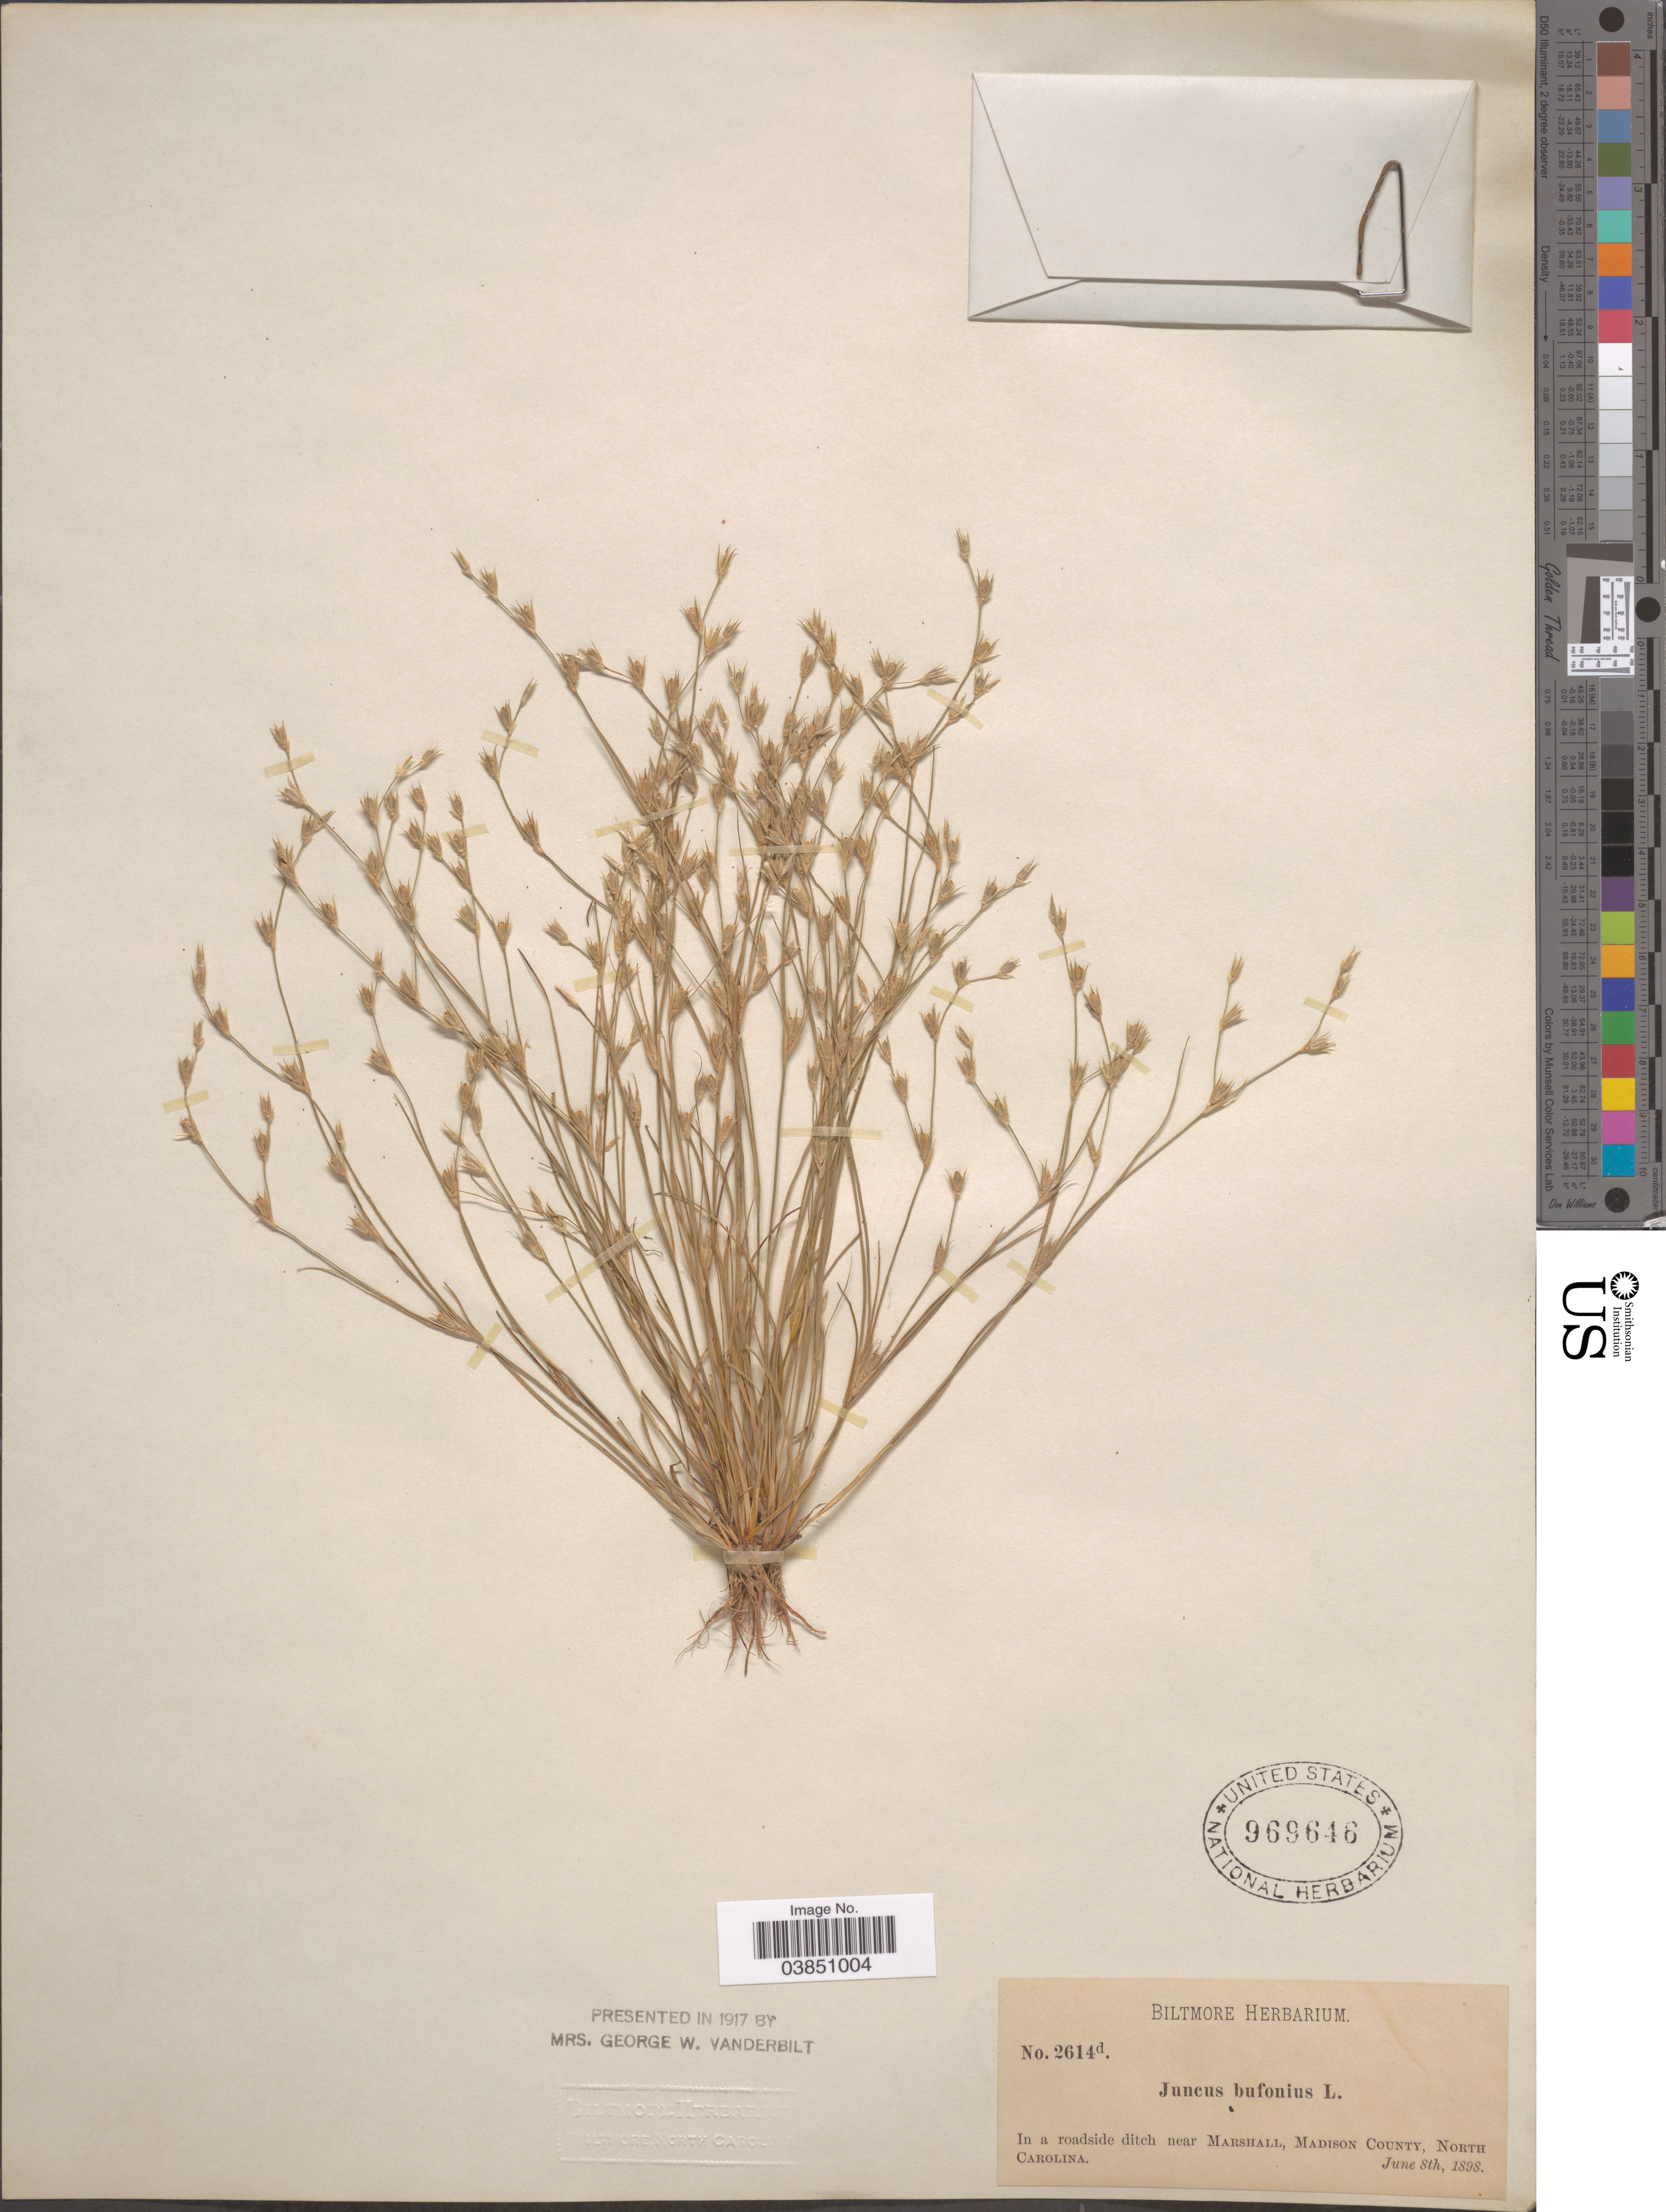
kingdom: Plantae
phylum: Tracheophyta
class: Liliopsida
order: Poales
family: Juncaceae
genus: Juncus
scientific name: Juncus bufonius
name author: L.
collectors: ex herb. Biltmore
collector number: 2614d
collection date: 1898-06-08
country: United States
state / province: North Carolina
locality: Near Marshall, Madison County.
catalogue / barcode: US 969646